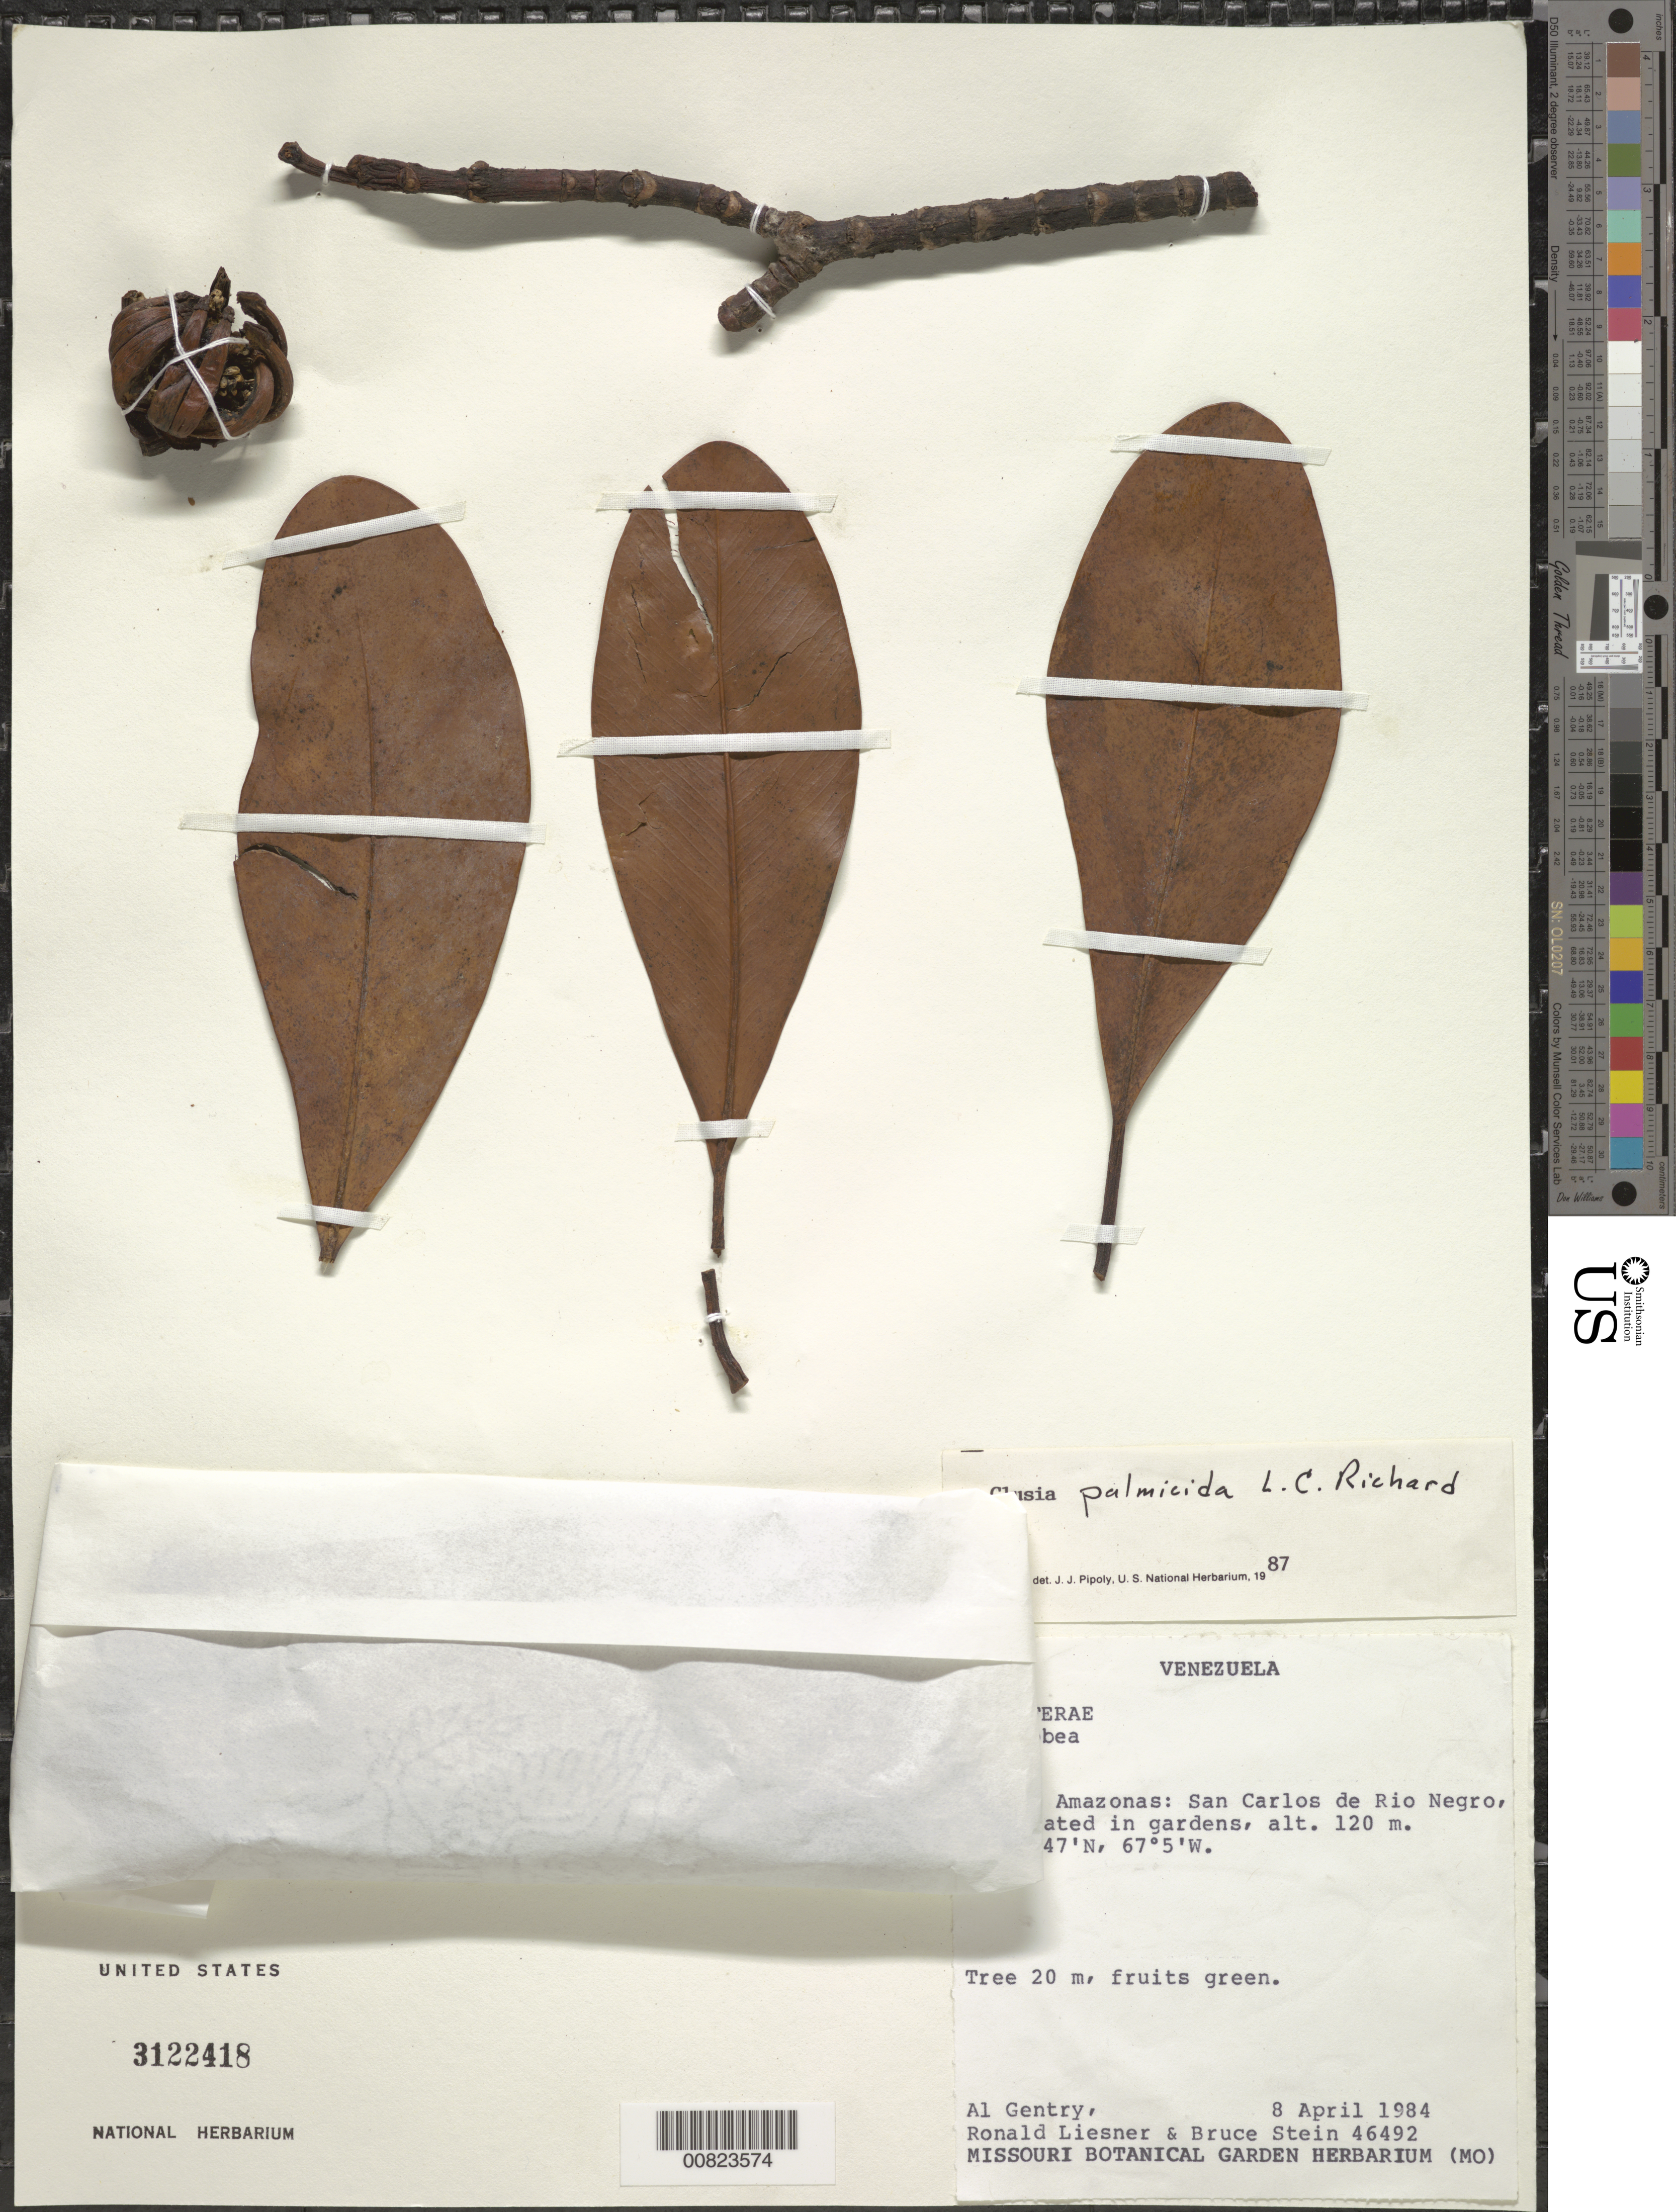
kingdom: Plantae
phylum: Tracheophyta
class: Magnoliopsida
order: Malpighiales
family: Clusiaceae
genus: Clusia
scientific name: Clusia palmicida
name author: Rich.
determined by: Pipoly, J. J., III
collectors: A. H. Gentry, R. L. Liesner & B. A. Stein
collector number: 46492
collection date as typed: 8-Apr-84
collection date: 1984-04-08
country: Venezuela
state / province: Amazonas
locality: San Carlos de Río Negro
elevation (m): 120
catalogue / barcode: US 3122418